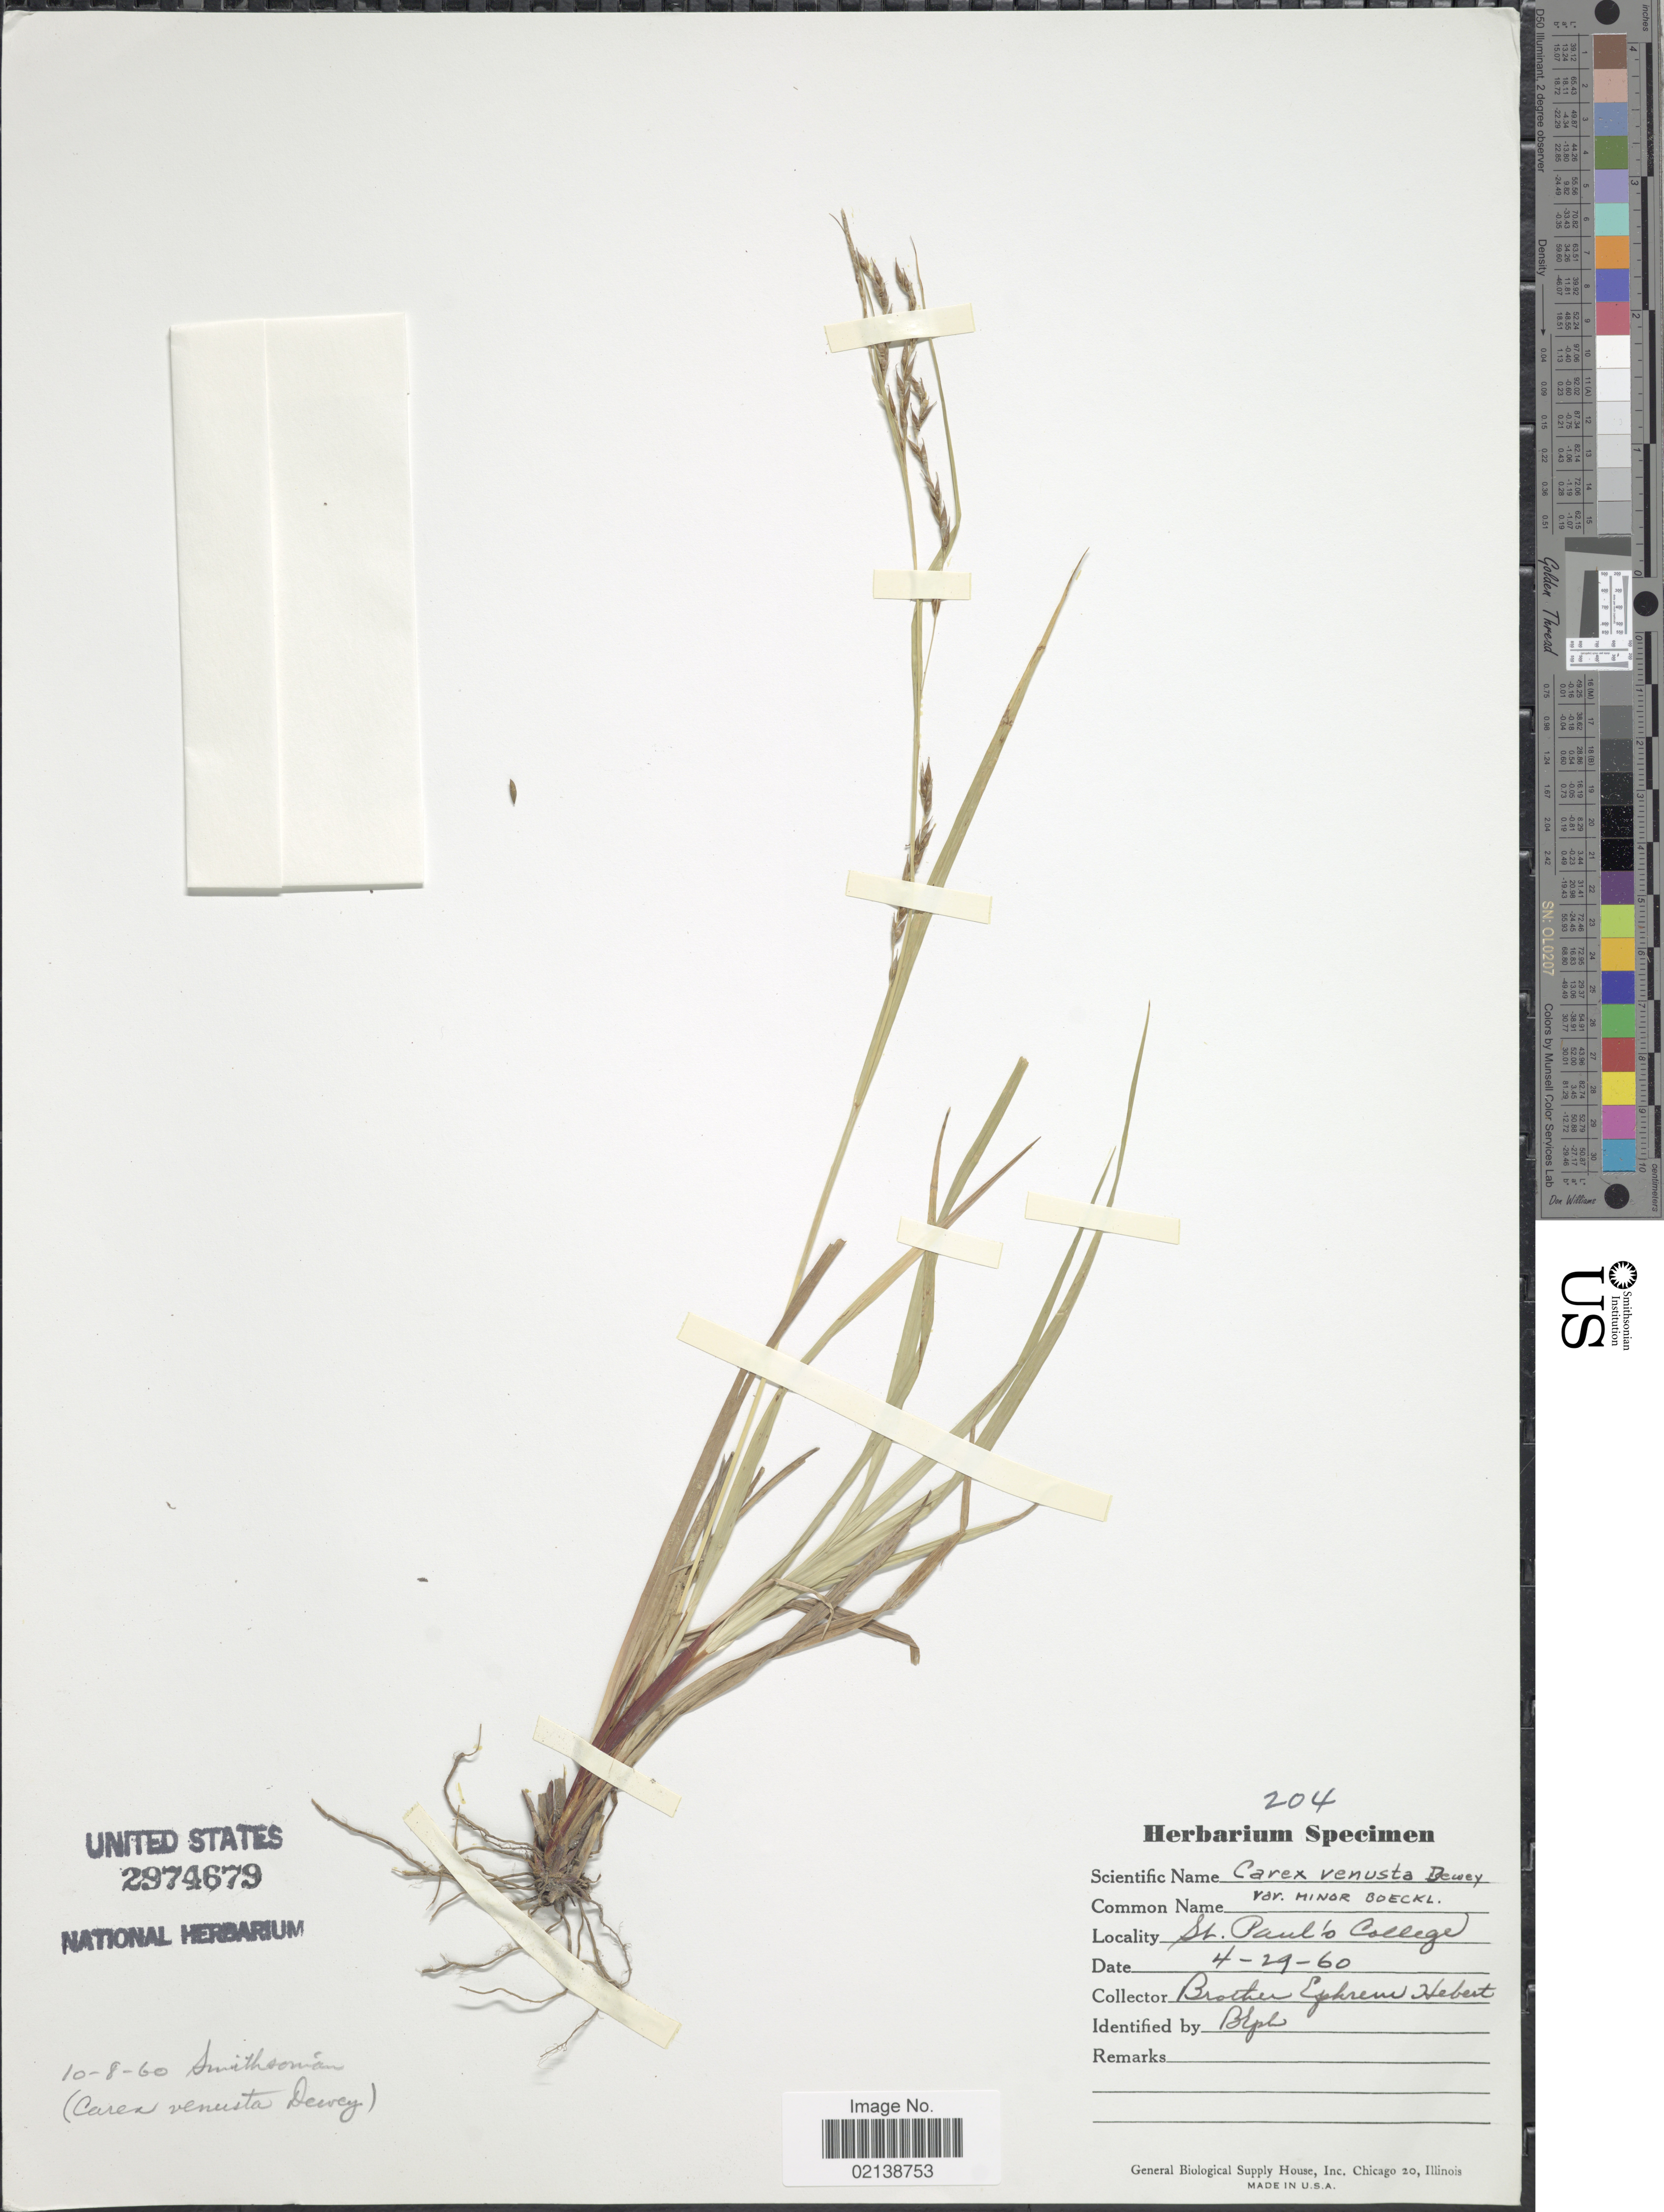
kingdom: Plantae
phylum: Tracheophyta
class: Liliopsida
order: Poales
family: Cyperaceae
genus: Carex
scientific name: Carex venusta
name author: Dewey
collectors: E. Hebert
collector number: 204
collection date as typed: Transcribed d/m/y: 29/4/60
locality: St. Paul's College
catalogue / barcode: US 2974679